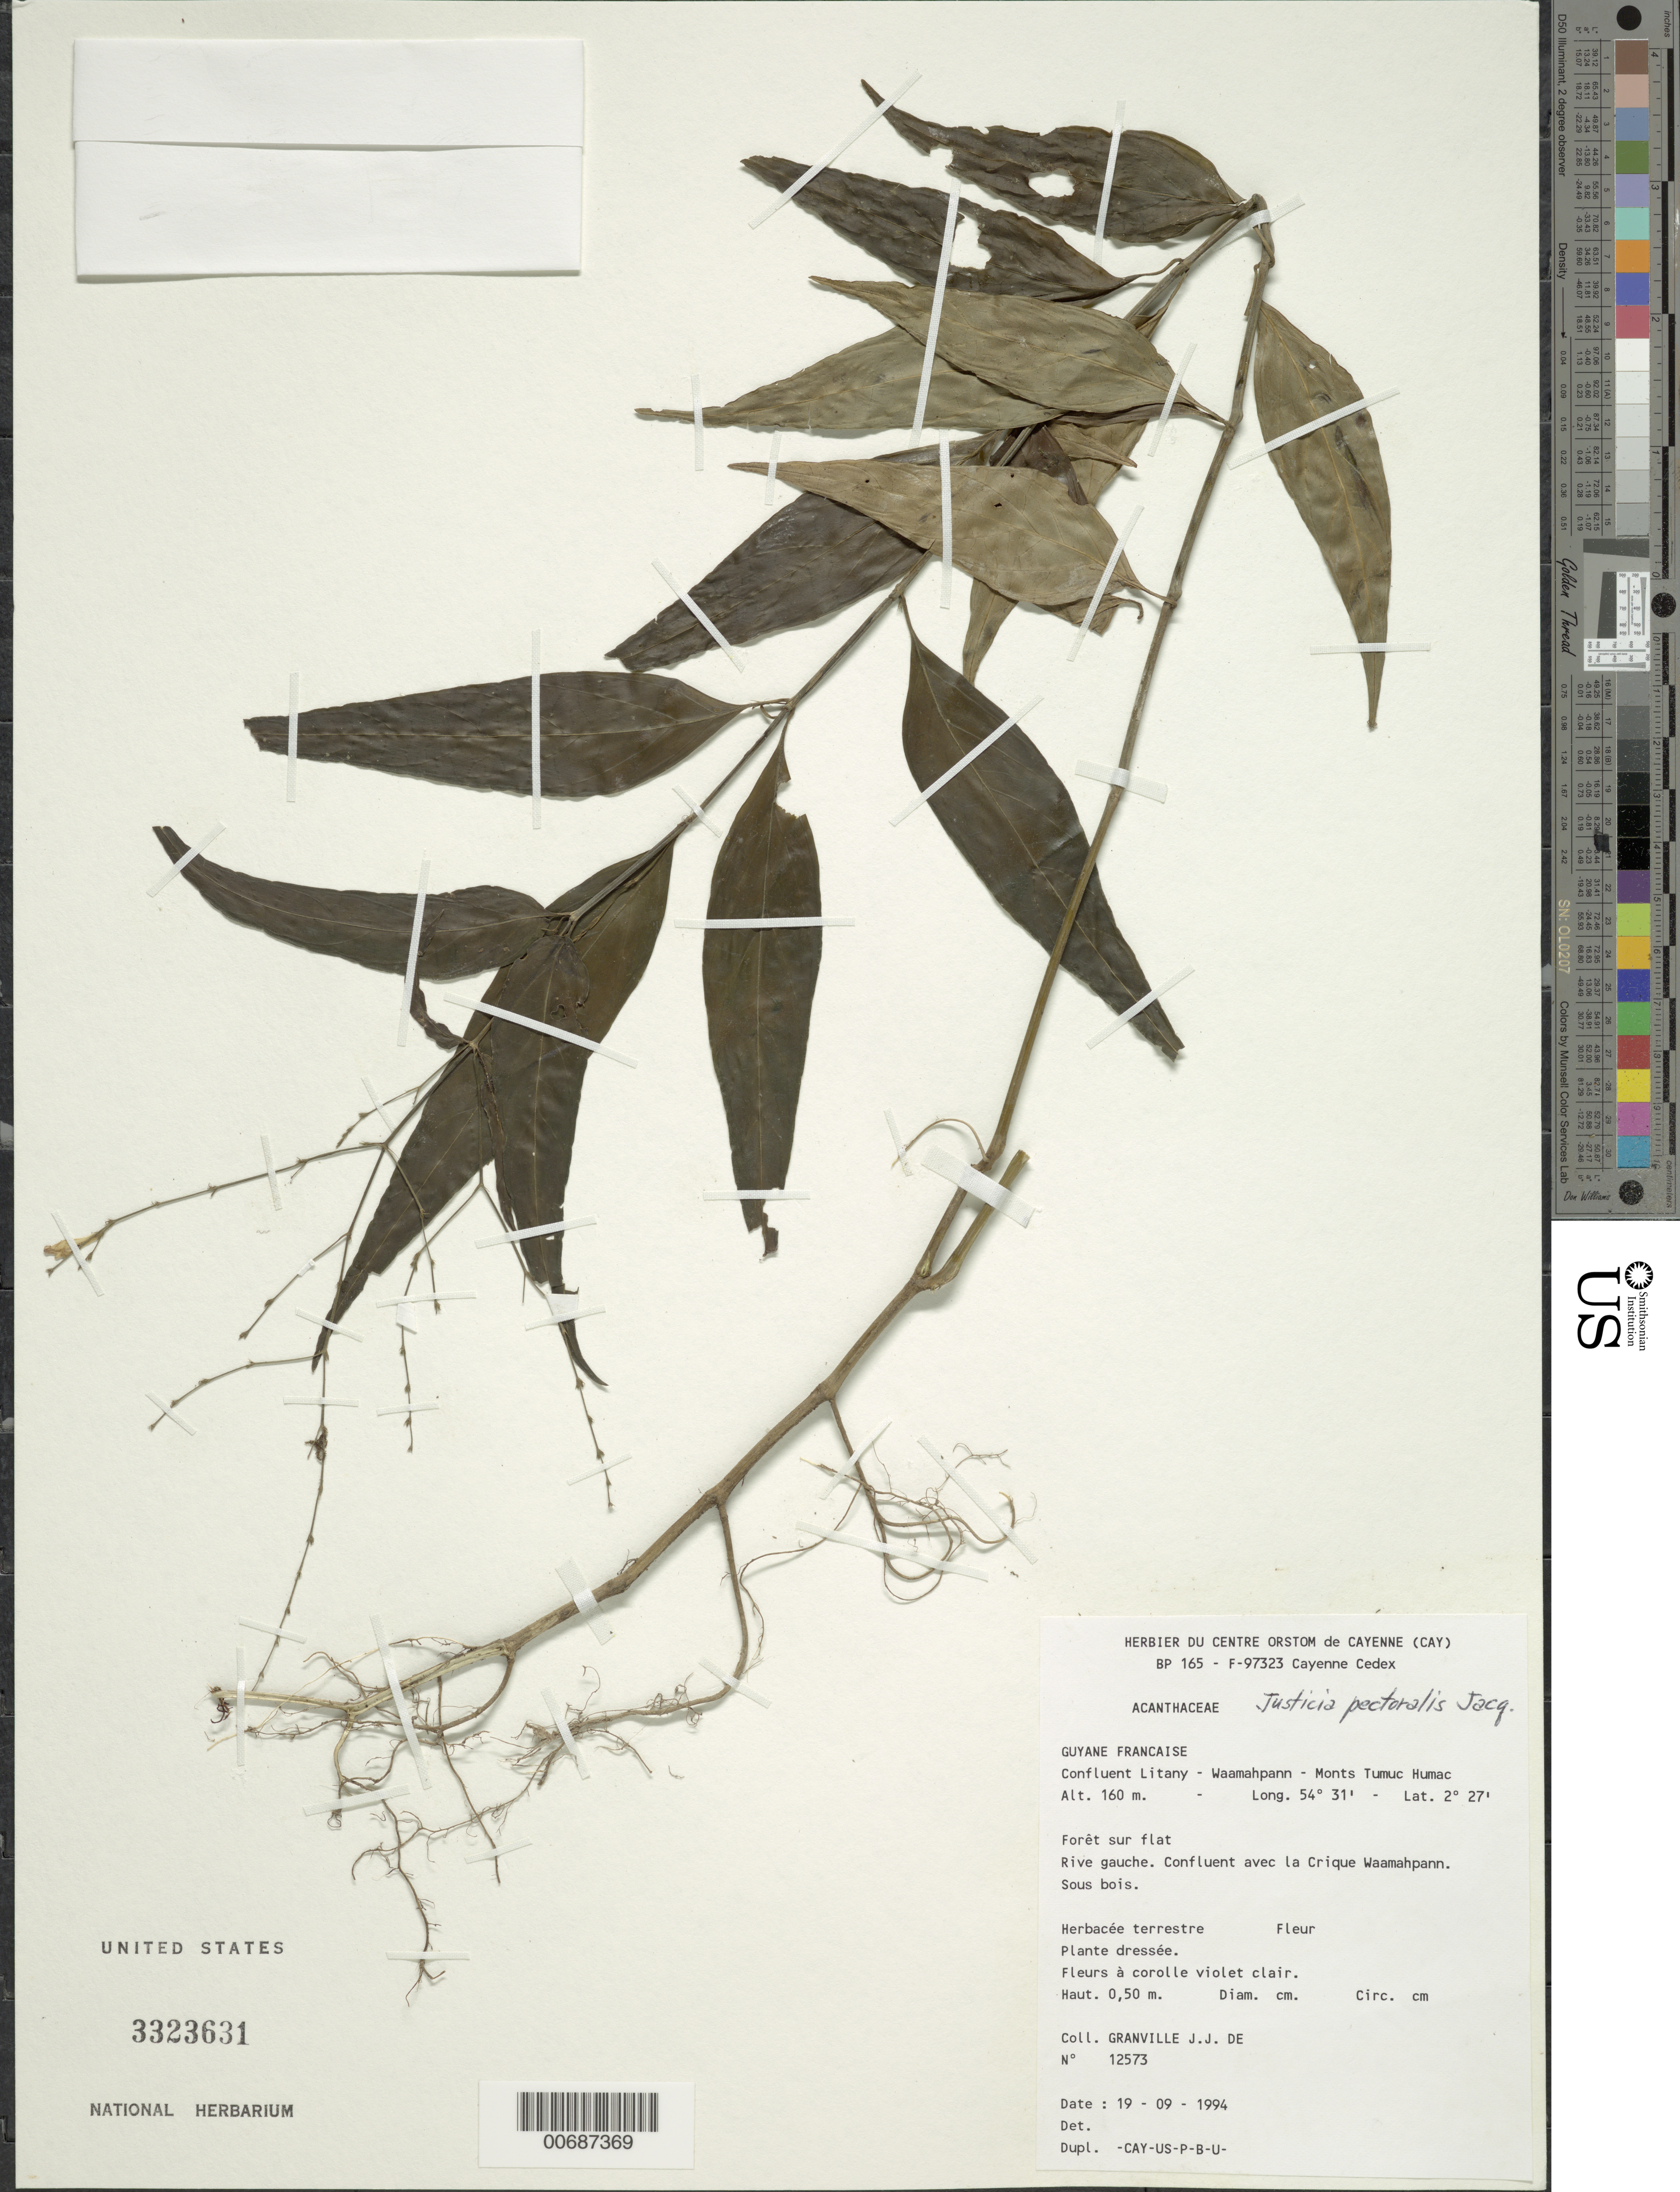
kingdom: Plantae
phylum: Tracheophyta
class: Magnoliopsida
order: Lamiales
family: Acanthaceae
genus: Justicia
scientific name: Justicia pectoralis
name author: Jacq.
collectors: J.-J. de Granville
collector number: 12573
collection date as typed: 19-Sep-94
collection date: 1994-09-19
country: Suriname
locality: Litany-Waamahpann confluence, Monts Tumuc-Humac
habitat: Forêt sur flat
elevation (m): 160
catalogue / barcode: US 3323631